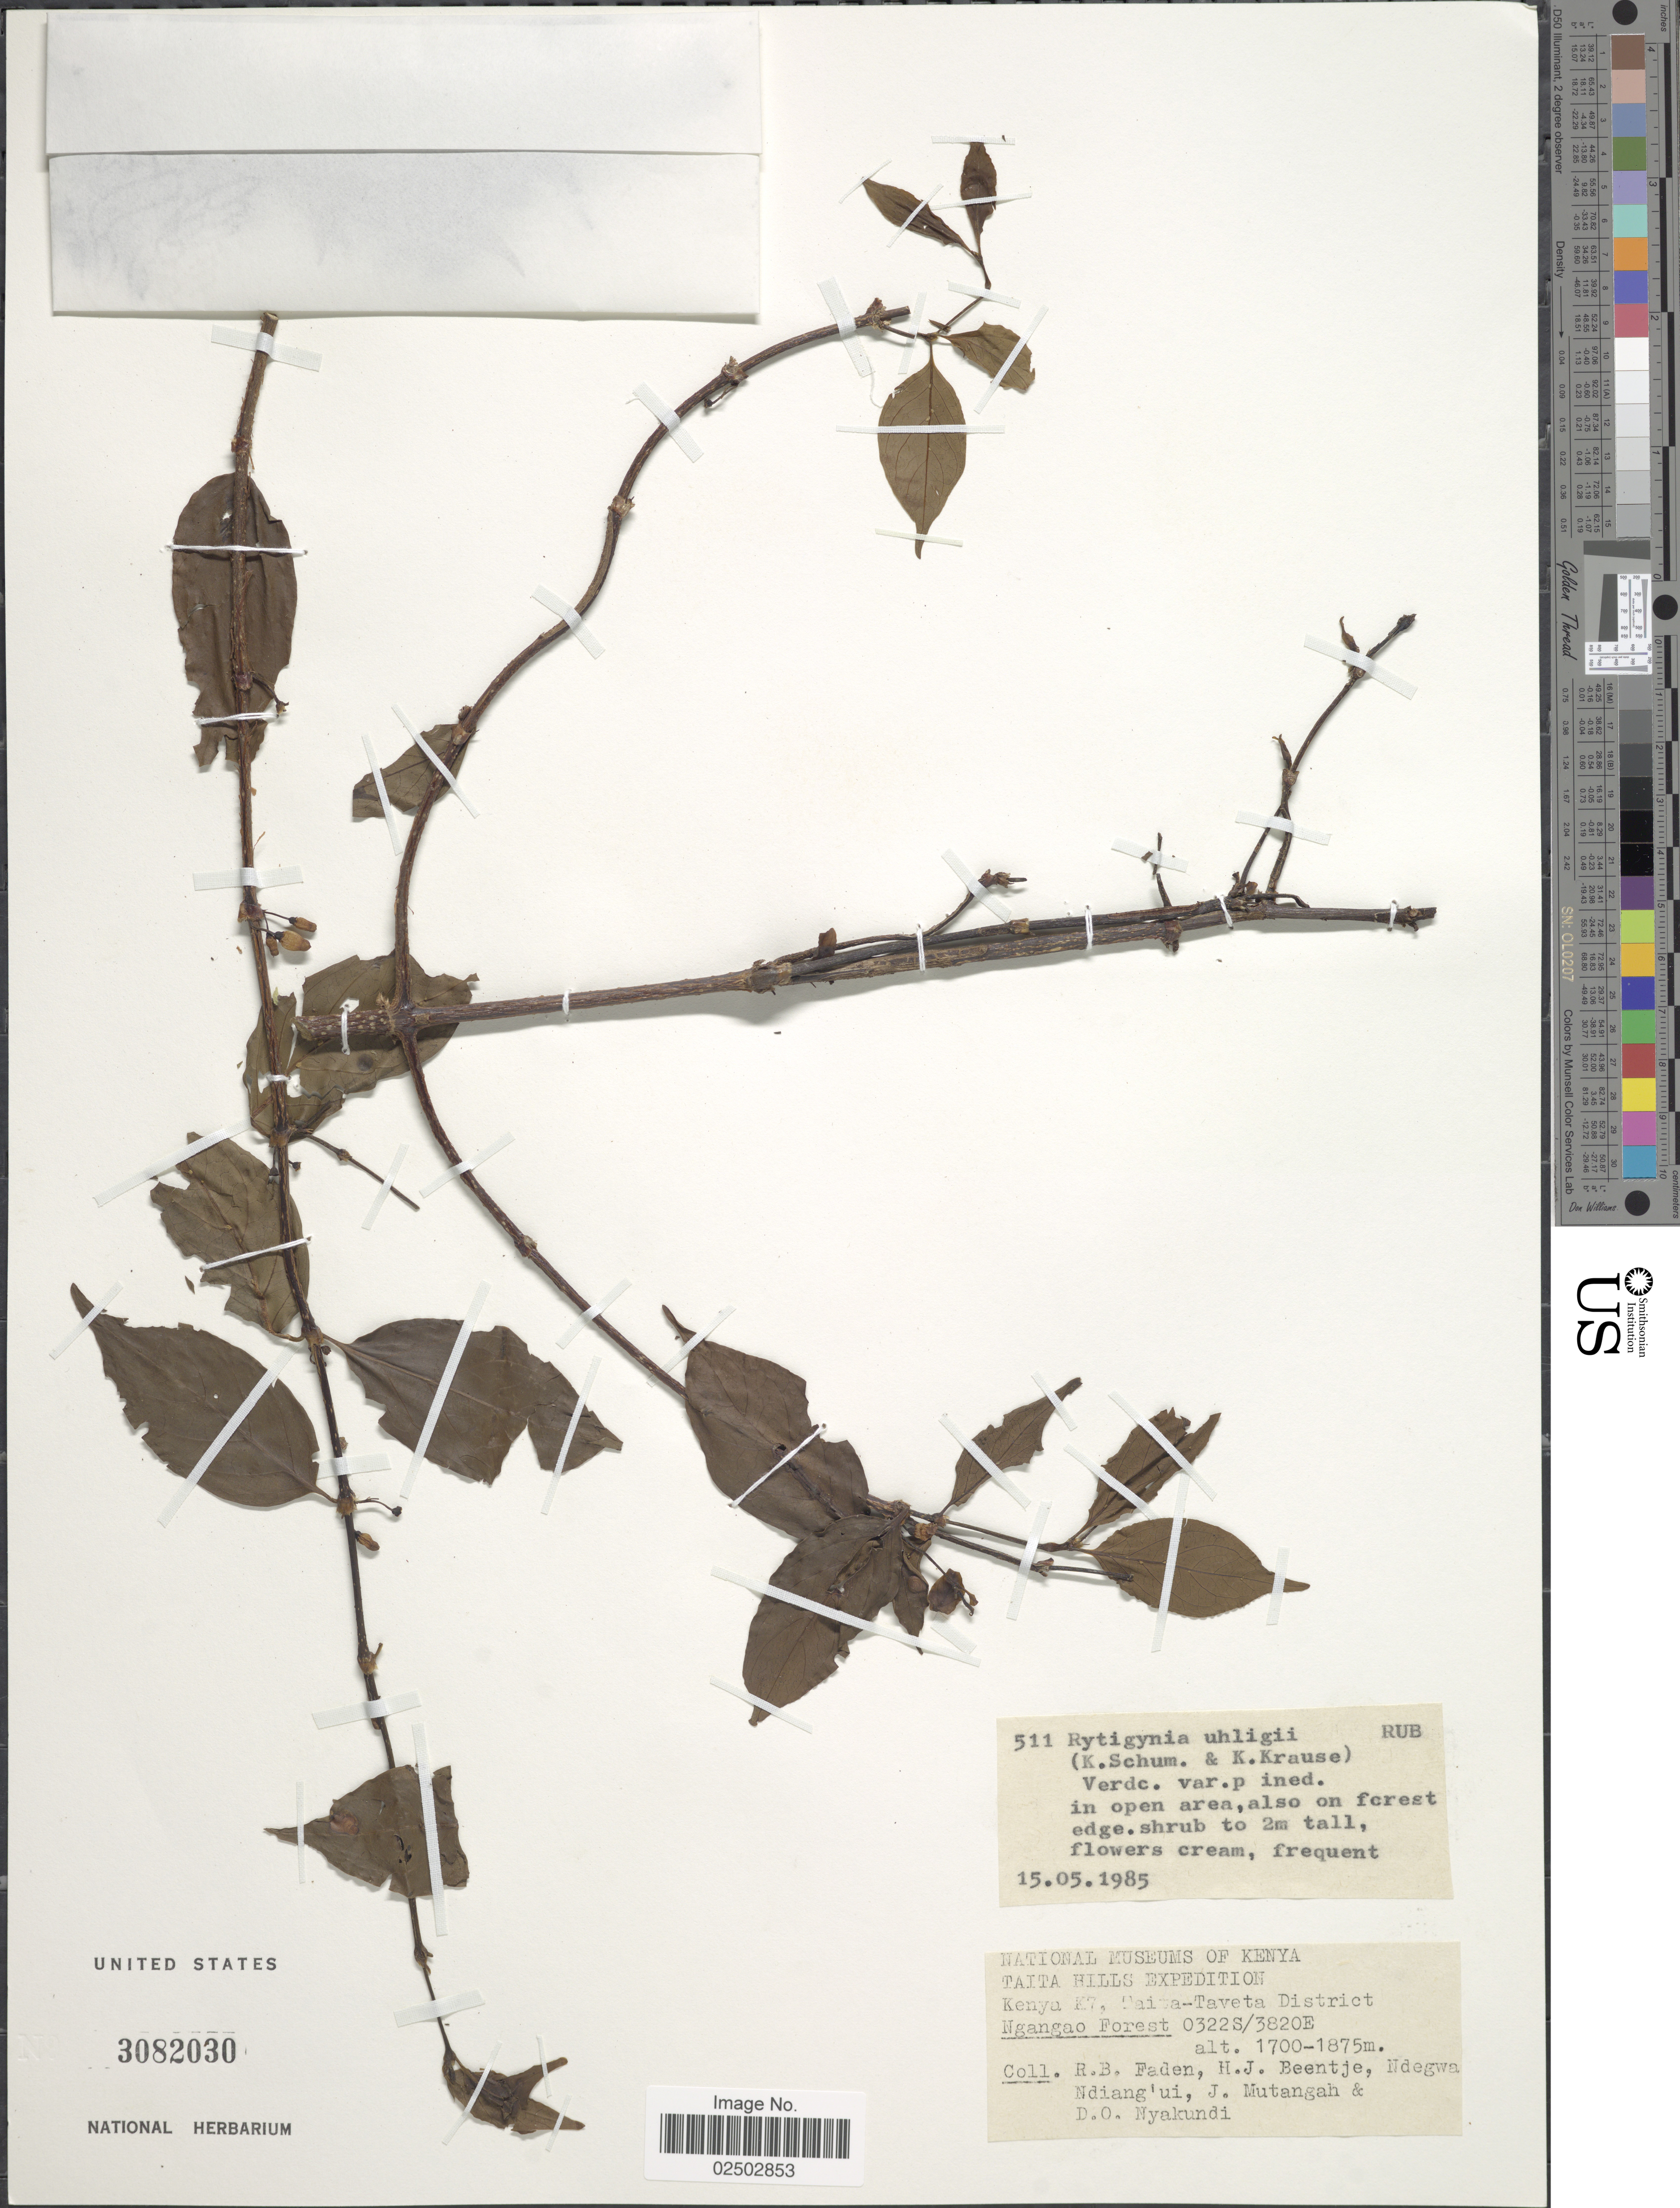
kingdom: Plantae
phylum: Tracheophyta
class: Magnoliopsida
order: Gentianales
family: Rubiaceae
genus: Rytigynia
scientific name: Rytigynia uhligii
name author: (K. Schum. & K. Krause) Verdc.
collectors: R. B. Faden, H. J. Beentje, Ndegwa Ndiang'ui, J. Mutangah & D. Nyakundi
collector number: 511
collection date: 1985-05-15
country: Kenya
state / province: Taita Taveta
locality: Taita Hills, Kenya, K7, Taita-Taveta District, Ngangoa Forest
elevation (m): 1700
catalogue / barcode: US 3082030